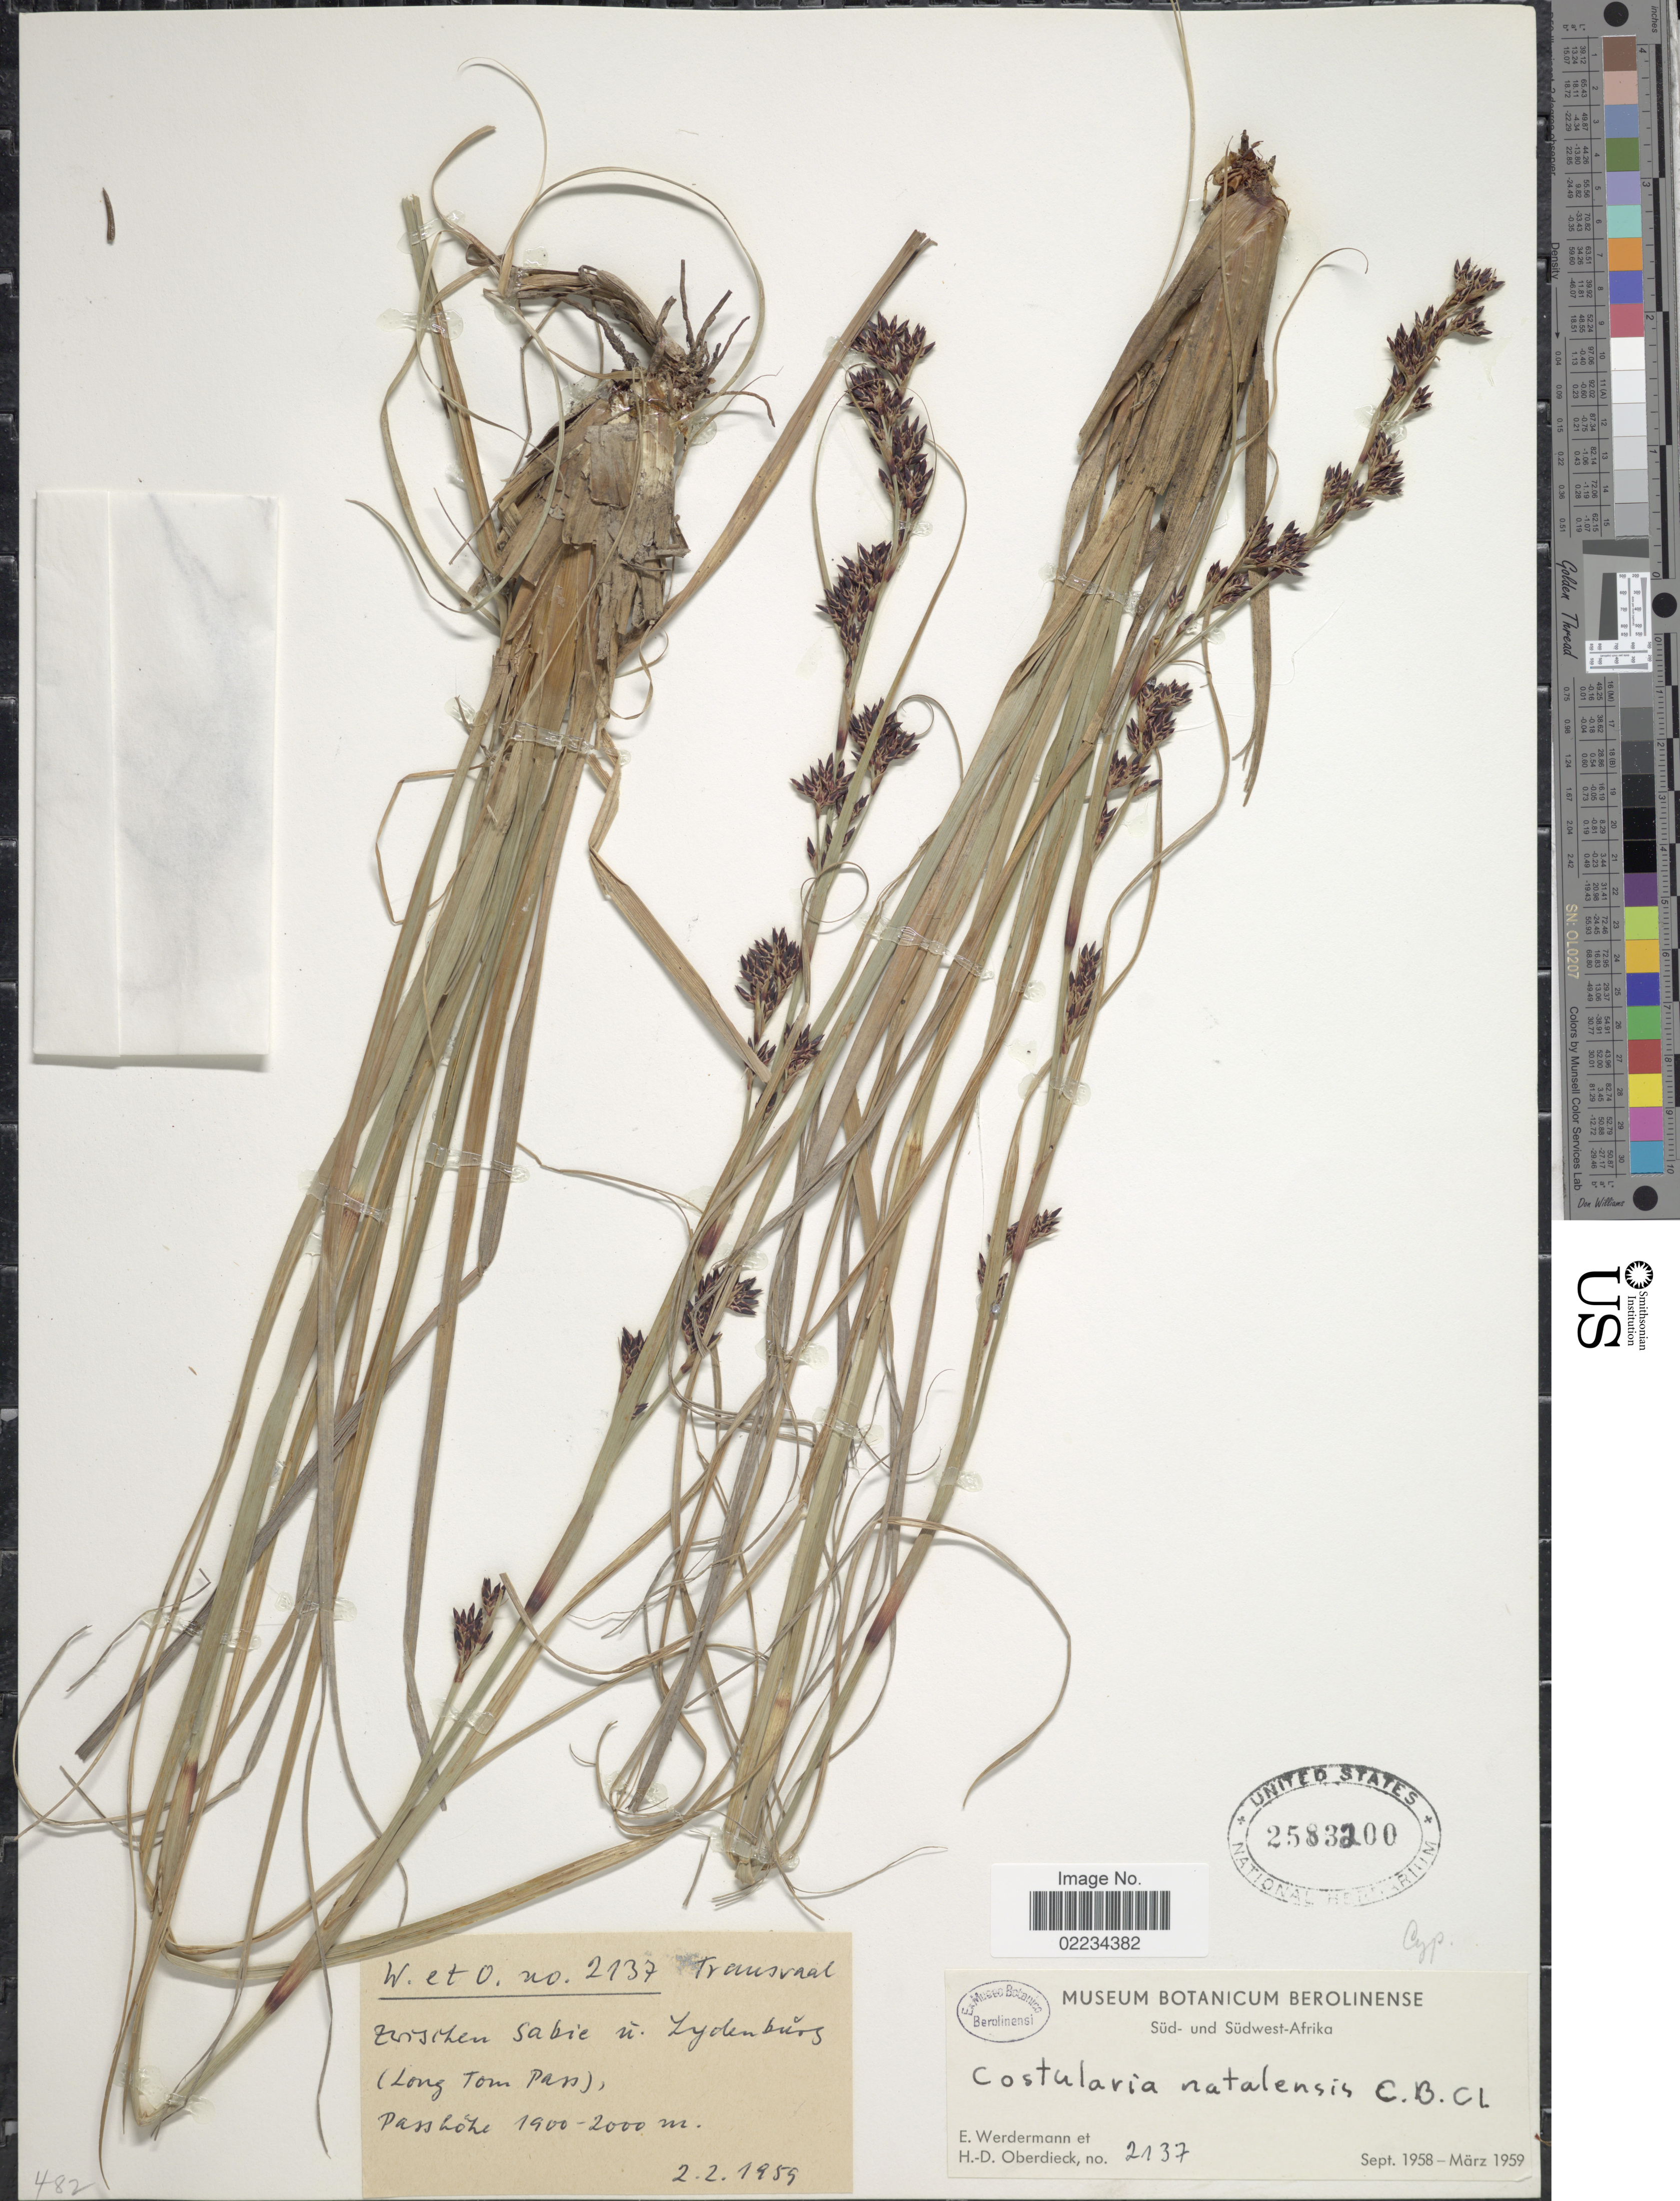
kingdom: Plantae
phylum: Tracheophyta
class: Liliopsida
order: Poales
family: Cyperaceae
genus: Costularia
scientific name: Costularia natalensis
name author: C.B. Clarke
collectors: E. Werdermann & H. Oberdieck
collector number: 2137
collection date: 1959-02-02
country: South Africa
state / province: Mpumalanga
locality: Transvaal, Zwischen Sabie in. Lydenburg (Long Tom Pass), Passhöhe, Süd- und Südwest-Afrika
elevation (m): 1900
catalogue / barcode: US 2583200